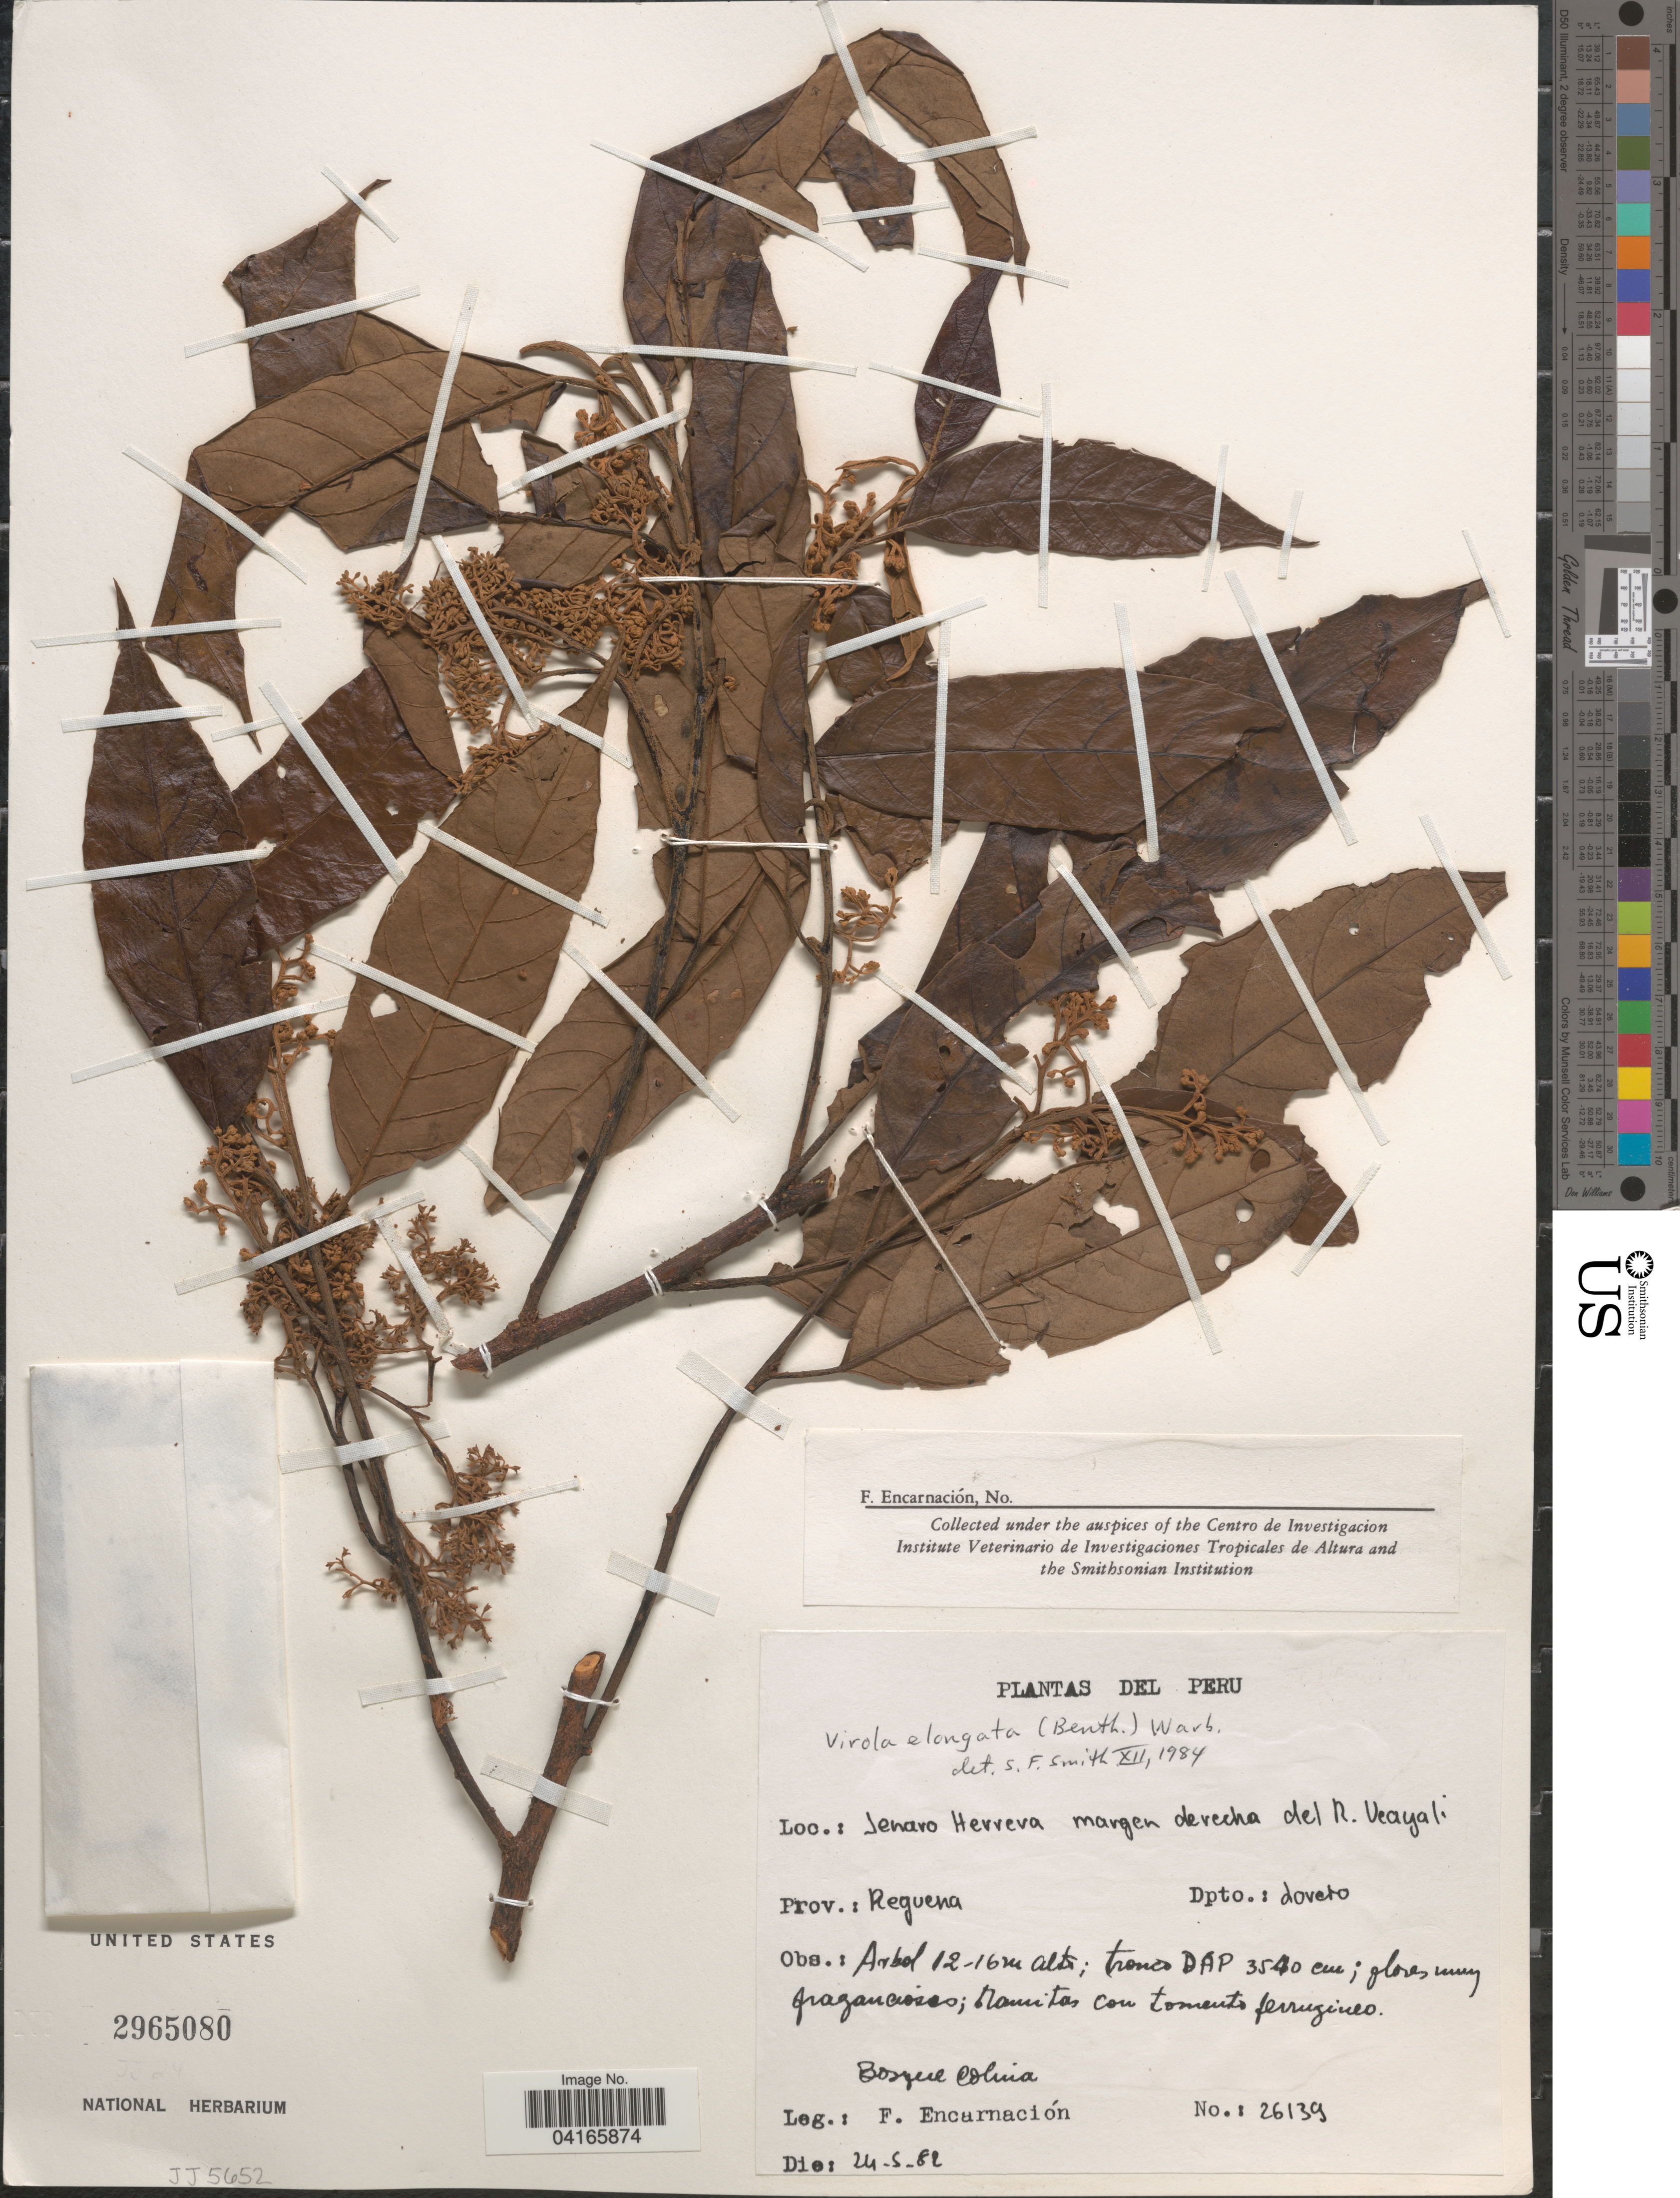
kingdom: Plantae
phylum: Tracheophyta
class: Magnoliopsida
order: Magnoliales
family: Myristicaceae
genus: Virola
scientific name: Virola elongata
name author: (Benth.) Warb.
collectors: F. Encarnación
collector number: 26139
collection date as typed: Transcribed d/m/y: 24/5/82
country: Peru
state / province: Loreto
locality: Jenvo Herrera margen derecha del R. Ucayali. Prov.: Requena. Dpto.: Loreto.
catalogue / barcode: US 2965080